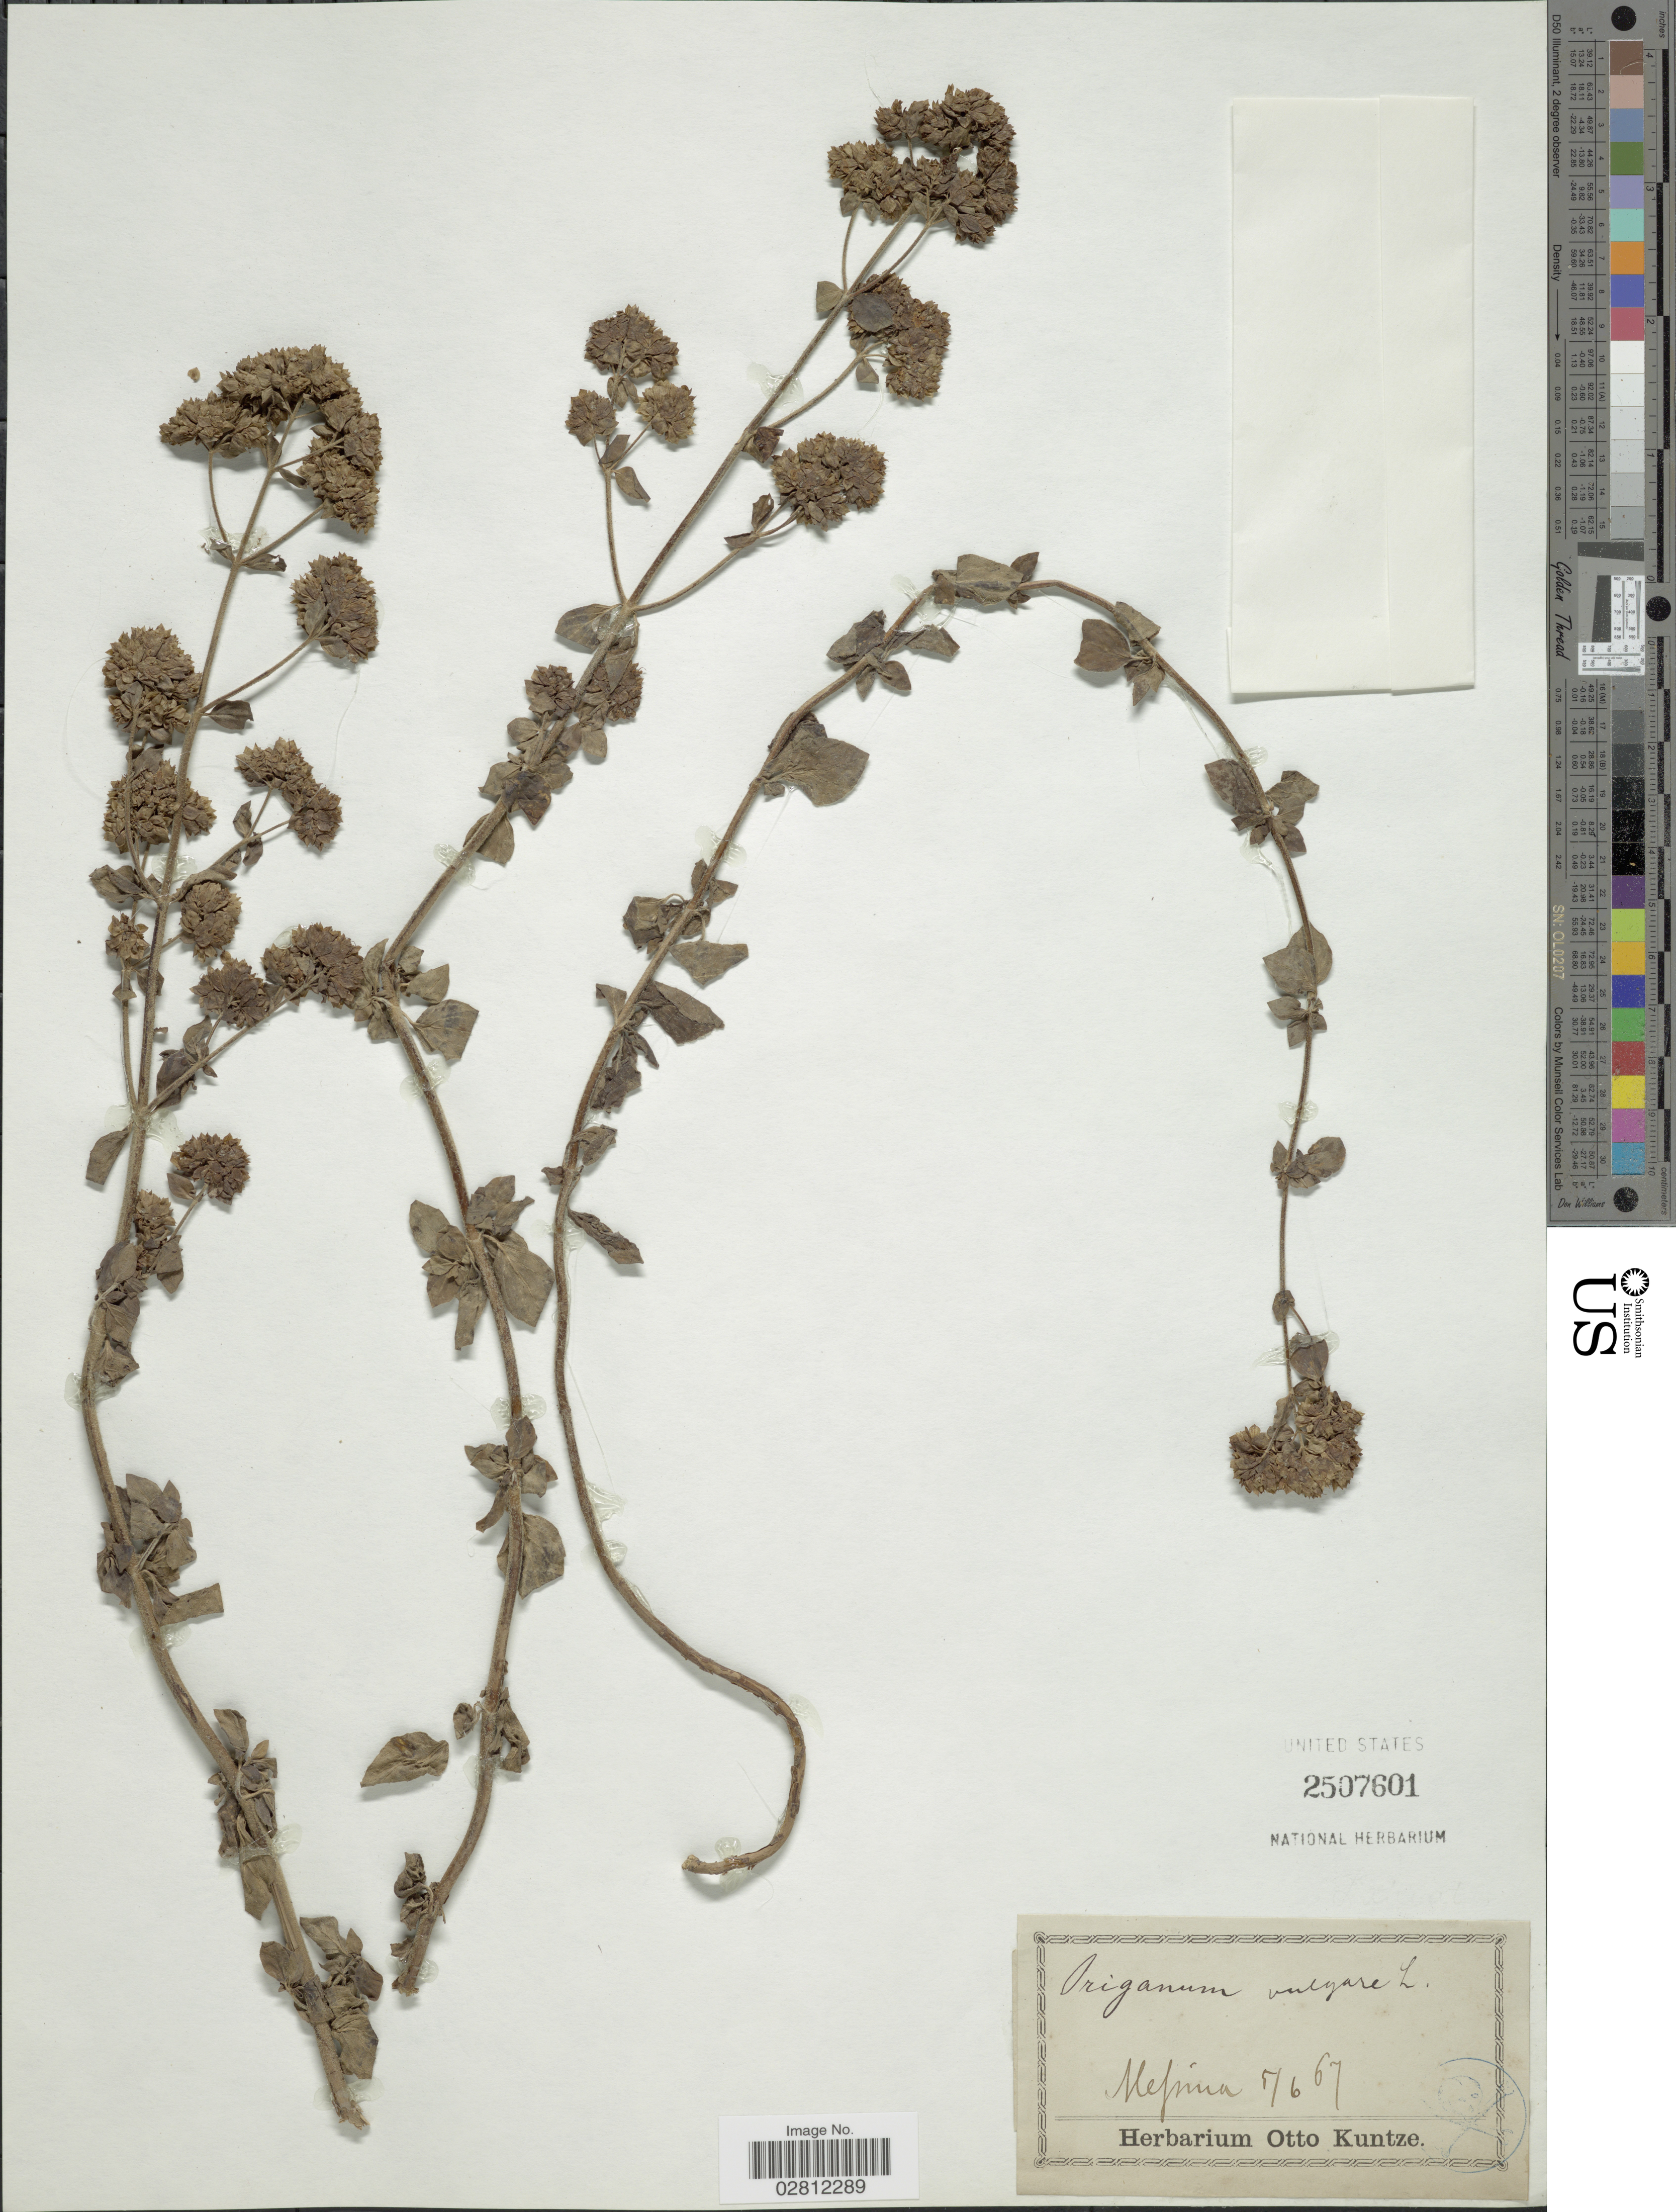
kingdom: Plantae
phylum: Tracheophyta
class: Magnoliopsida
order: Lamiales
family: Lamiaceae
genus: Origanum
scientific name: Origanum vulgare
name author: L.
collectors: ex herb. Otto Kuntze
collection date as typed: Transcribed d/m/y: 5/6/67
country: Italy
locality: Messina.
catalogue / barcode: US 2507601